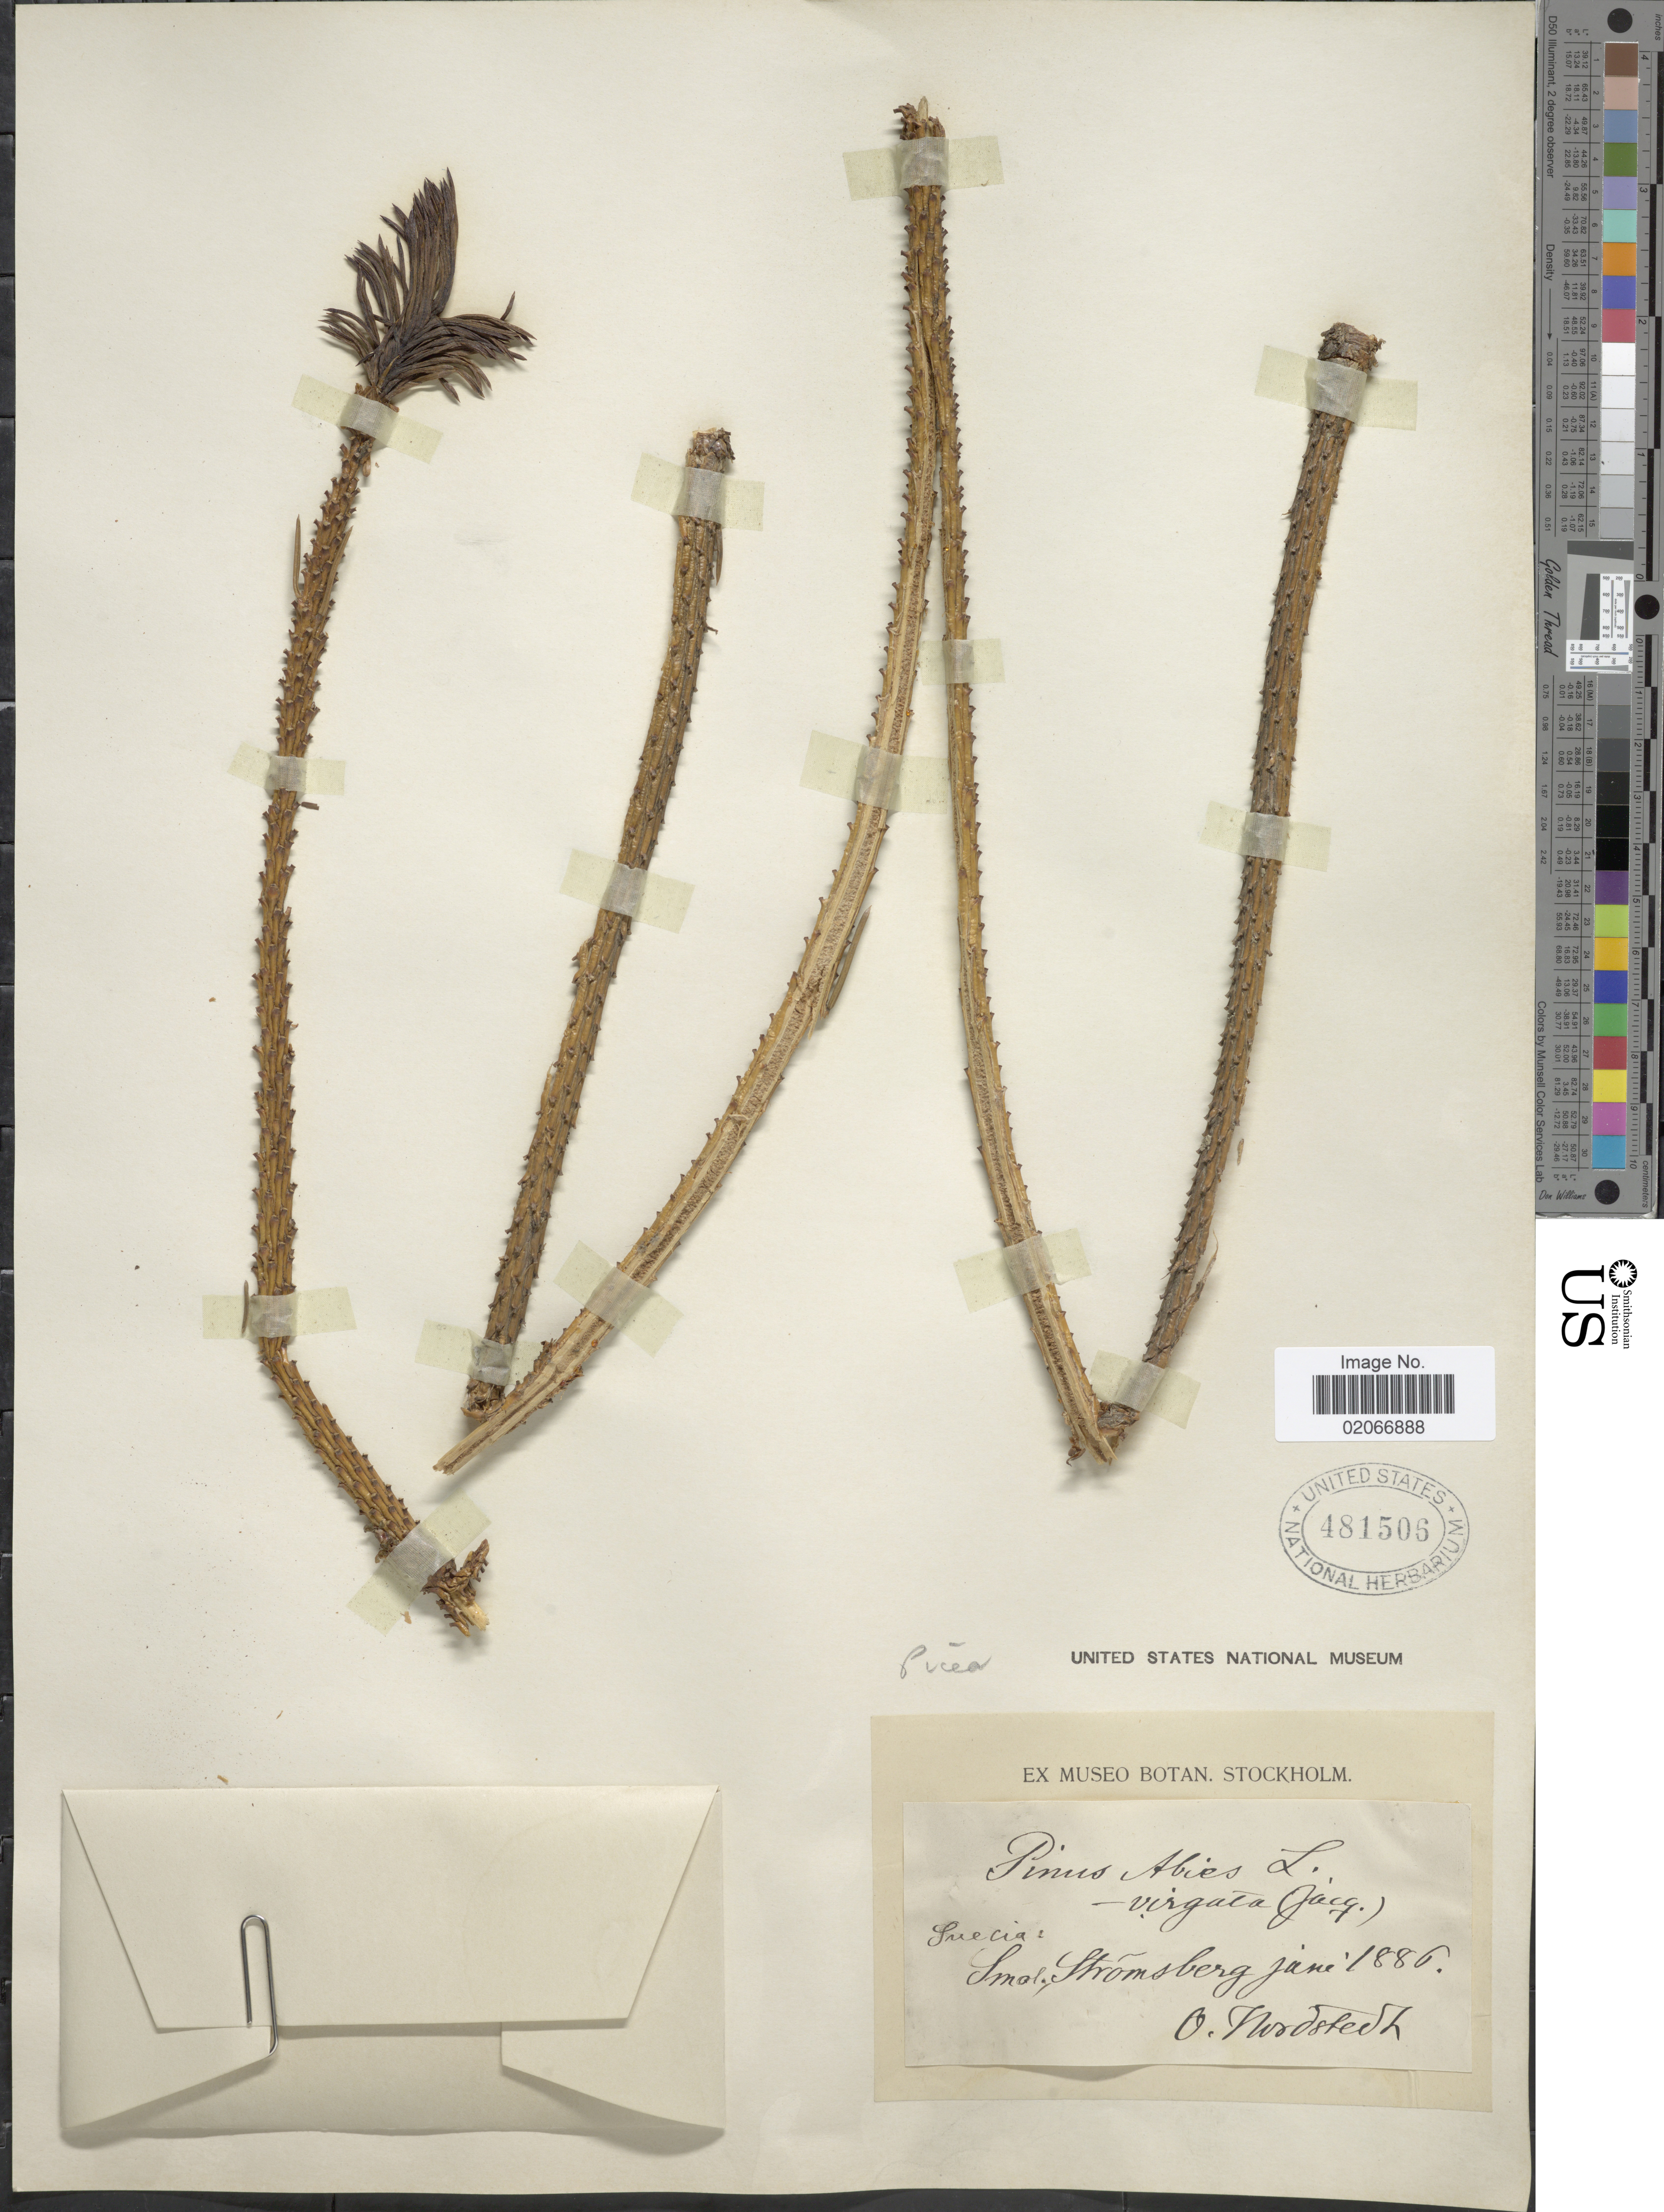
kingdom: Plantae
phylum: Tracheophyta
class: Pinopsida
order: Pinales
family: Pinaceae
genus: Picea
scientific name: Picea abies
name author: (L.) H. Karst.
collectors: C. F. O. Nordstedt & R. Boldt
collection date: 1886-06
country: Sweden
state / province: Jönköping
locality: Smol. Stromsberg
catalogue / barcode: US 481506